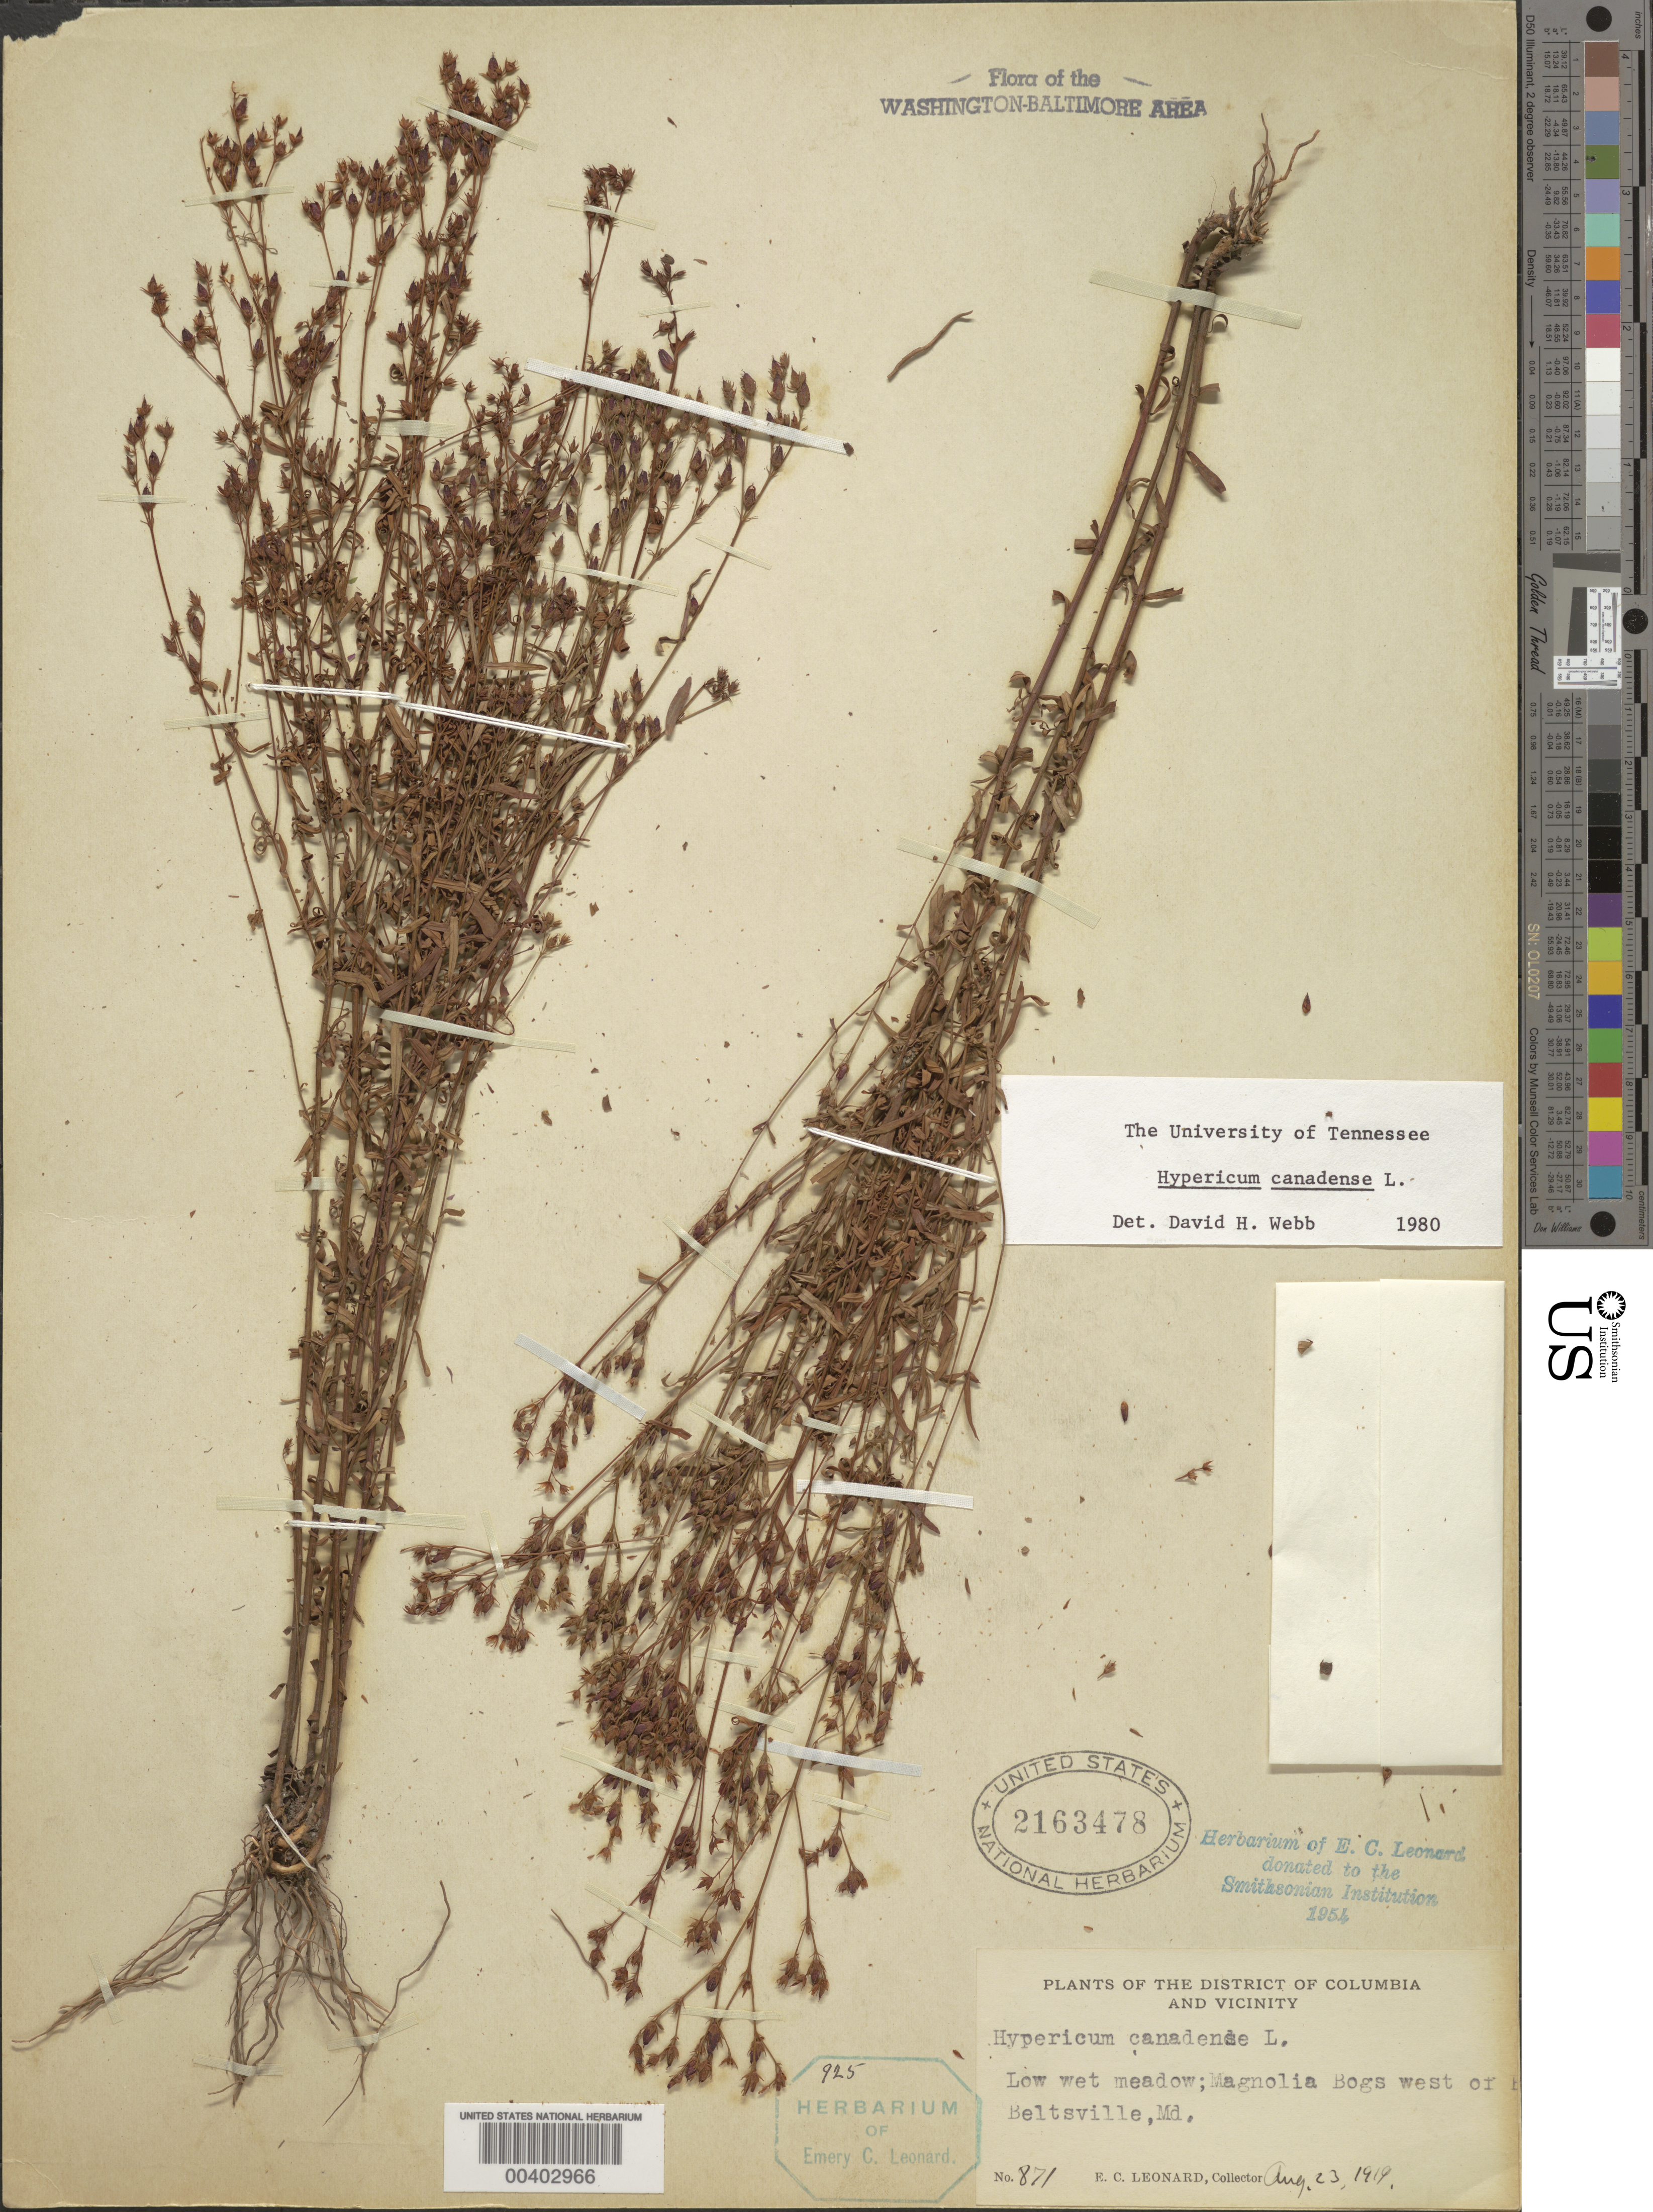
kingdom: Plantae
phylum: Tracheophyta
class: Magnoliopsida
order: Malpighiales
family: Hypericaceae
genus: Hypericum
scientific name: Hypericum canadense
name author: L.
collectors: E. C. Leonard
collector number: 871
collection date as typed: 23 Aug 1919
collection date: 1919-08-23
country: United States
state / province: Maryland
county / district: Prince George's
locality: Magnolia Bogs, Beltsville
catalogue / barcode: US 2163478